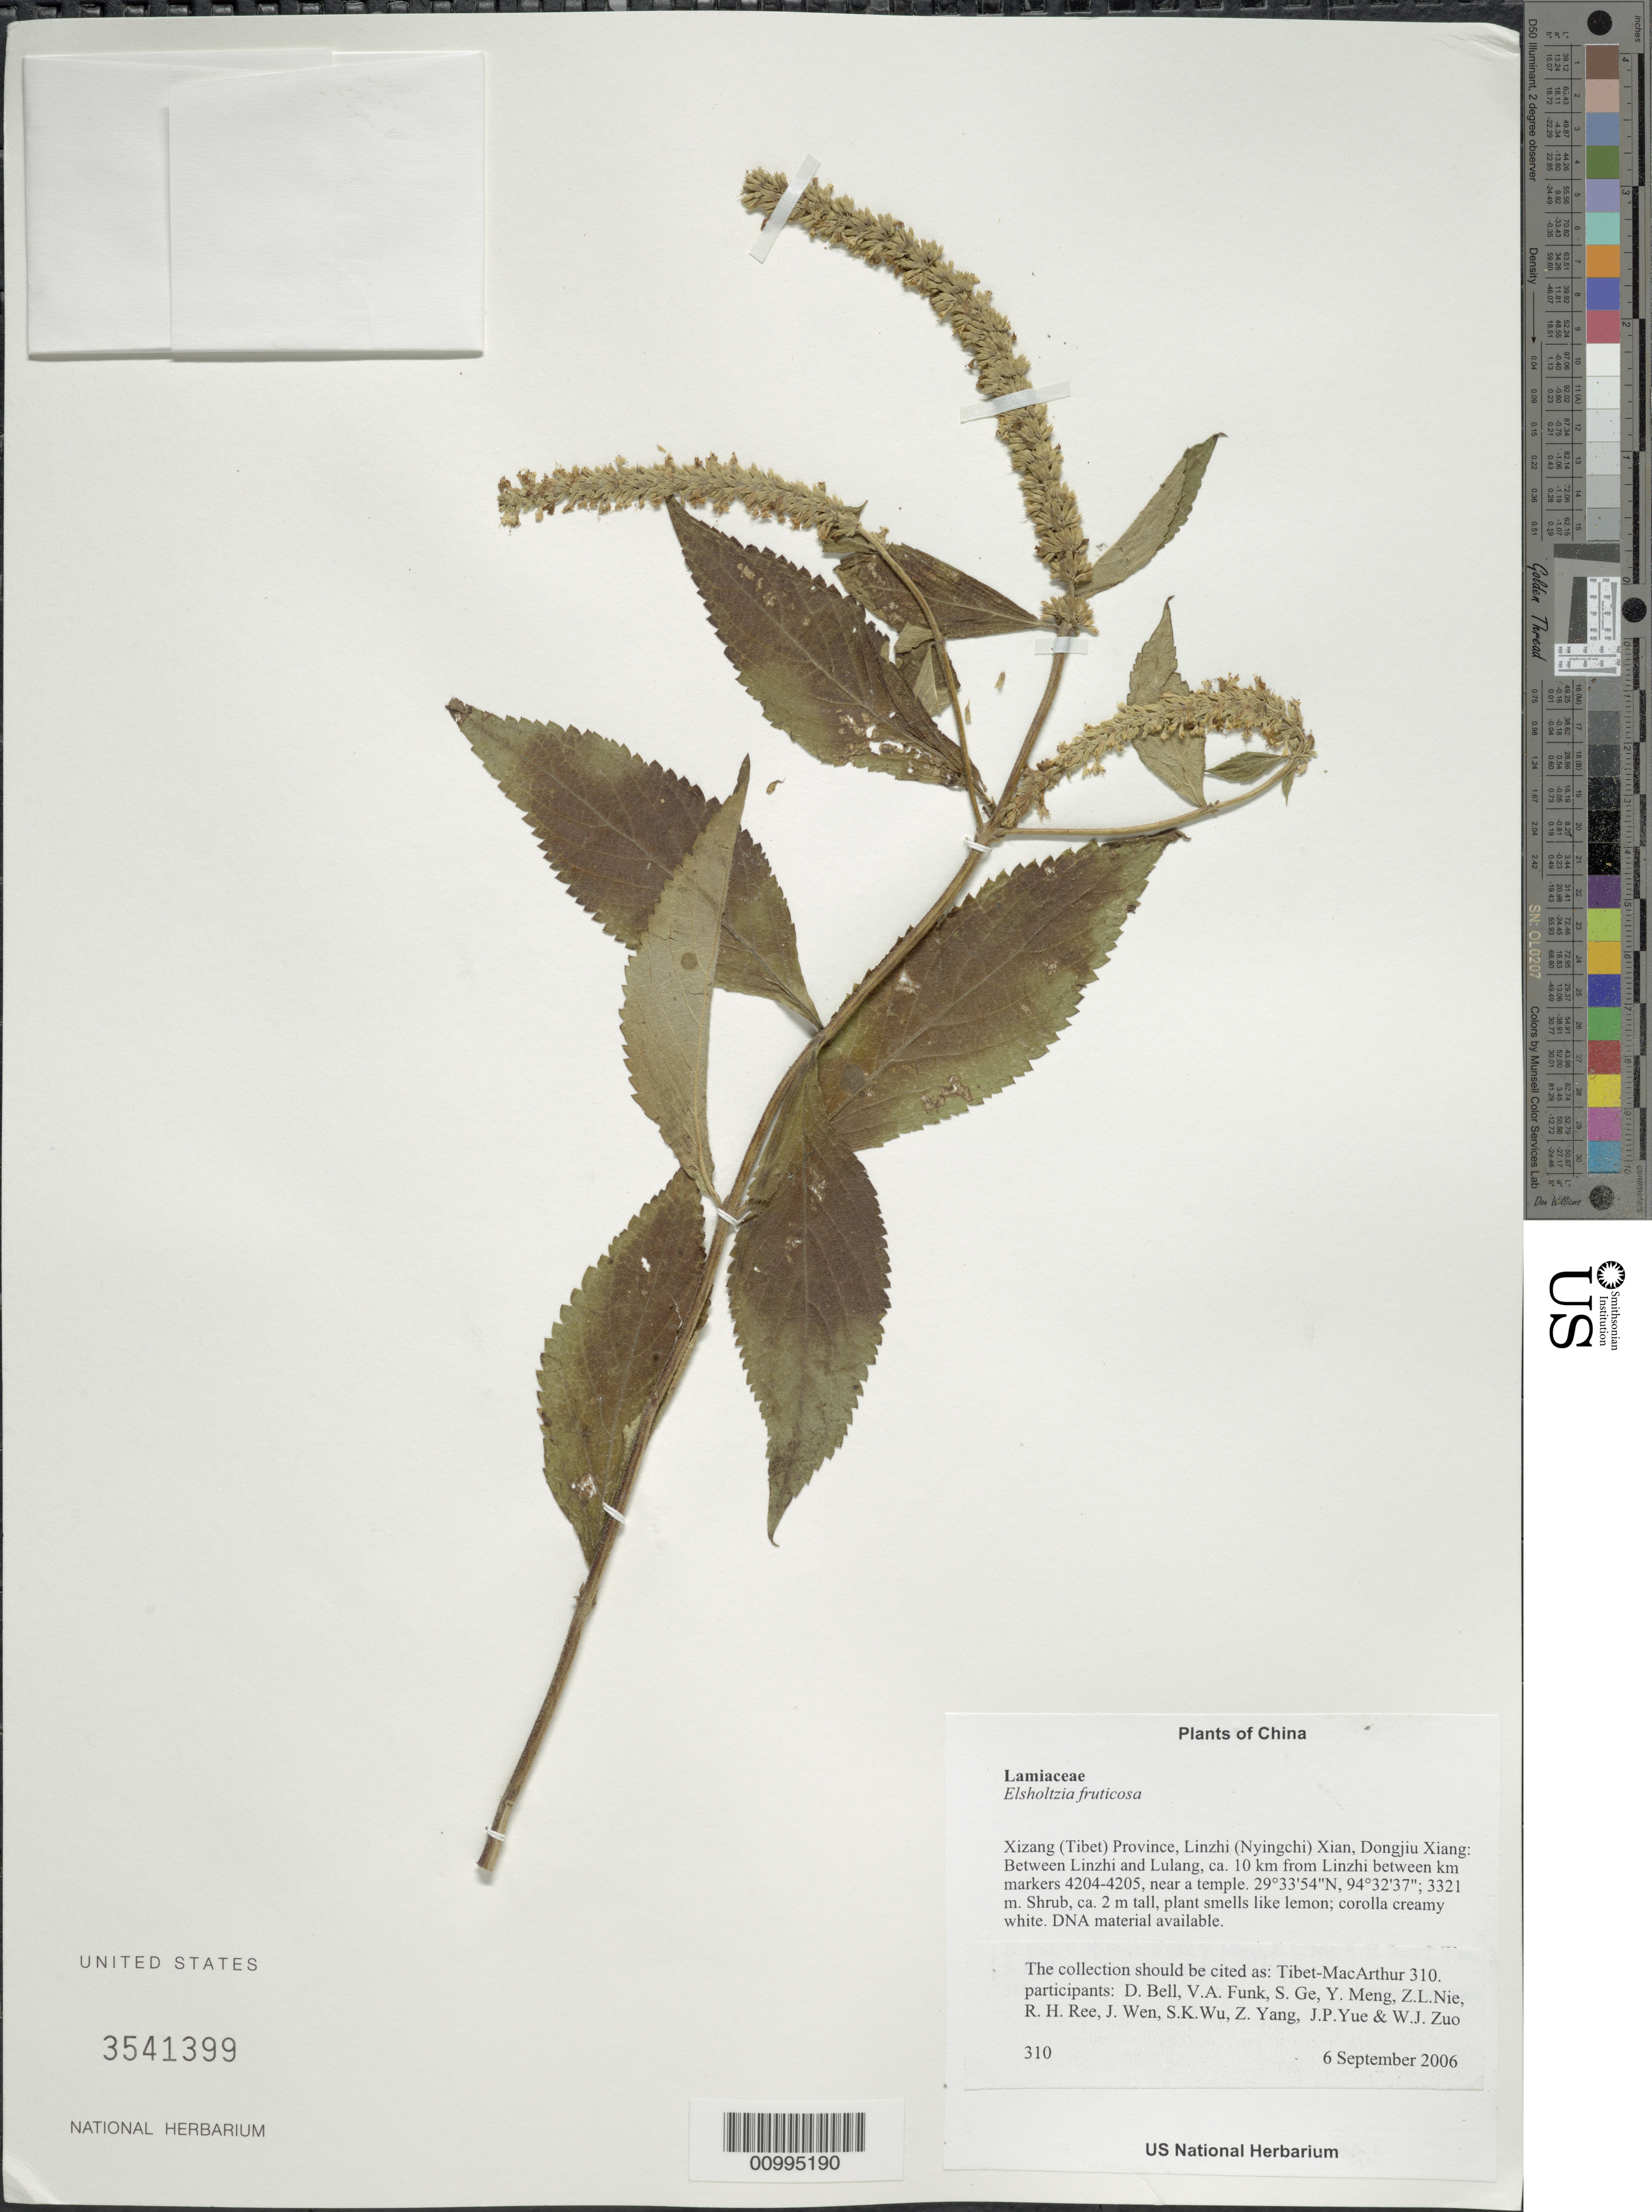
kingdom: Plantae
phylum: Tracheophyta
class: Magnoliopsida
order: Lamiales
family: Lamiaceae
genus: Elsholtzia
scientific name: Elsholtzia fruticosa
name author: (D. Don) Rehder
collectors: Tibet-MacArthur, D. A. Bell, V. Funk, S. Ge, Y. Meng, Z. Nie, R. Ree, J. Wen, S. K. Wu, Z. Yang, J. Yue & W. Zuo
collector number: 310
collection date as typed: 06 Sep 2006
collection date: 2006-09-06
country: China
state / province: Xizang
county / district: Linzhi (Nyingchi) Xian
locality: Dongjiu Xiang. Between Linzhi and Lulang, ca. 10 km from Linzhi between km markers 4204-4205, near a temple.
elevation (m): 3321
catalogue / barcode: US 3541399